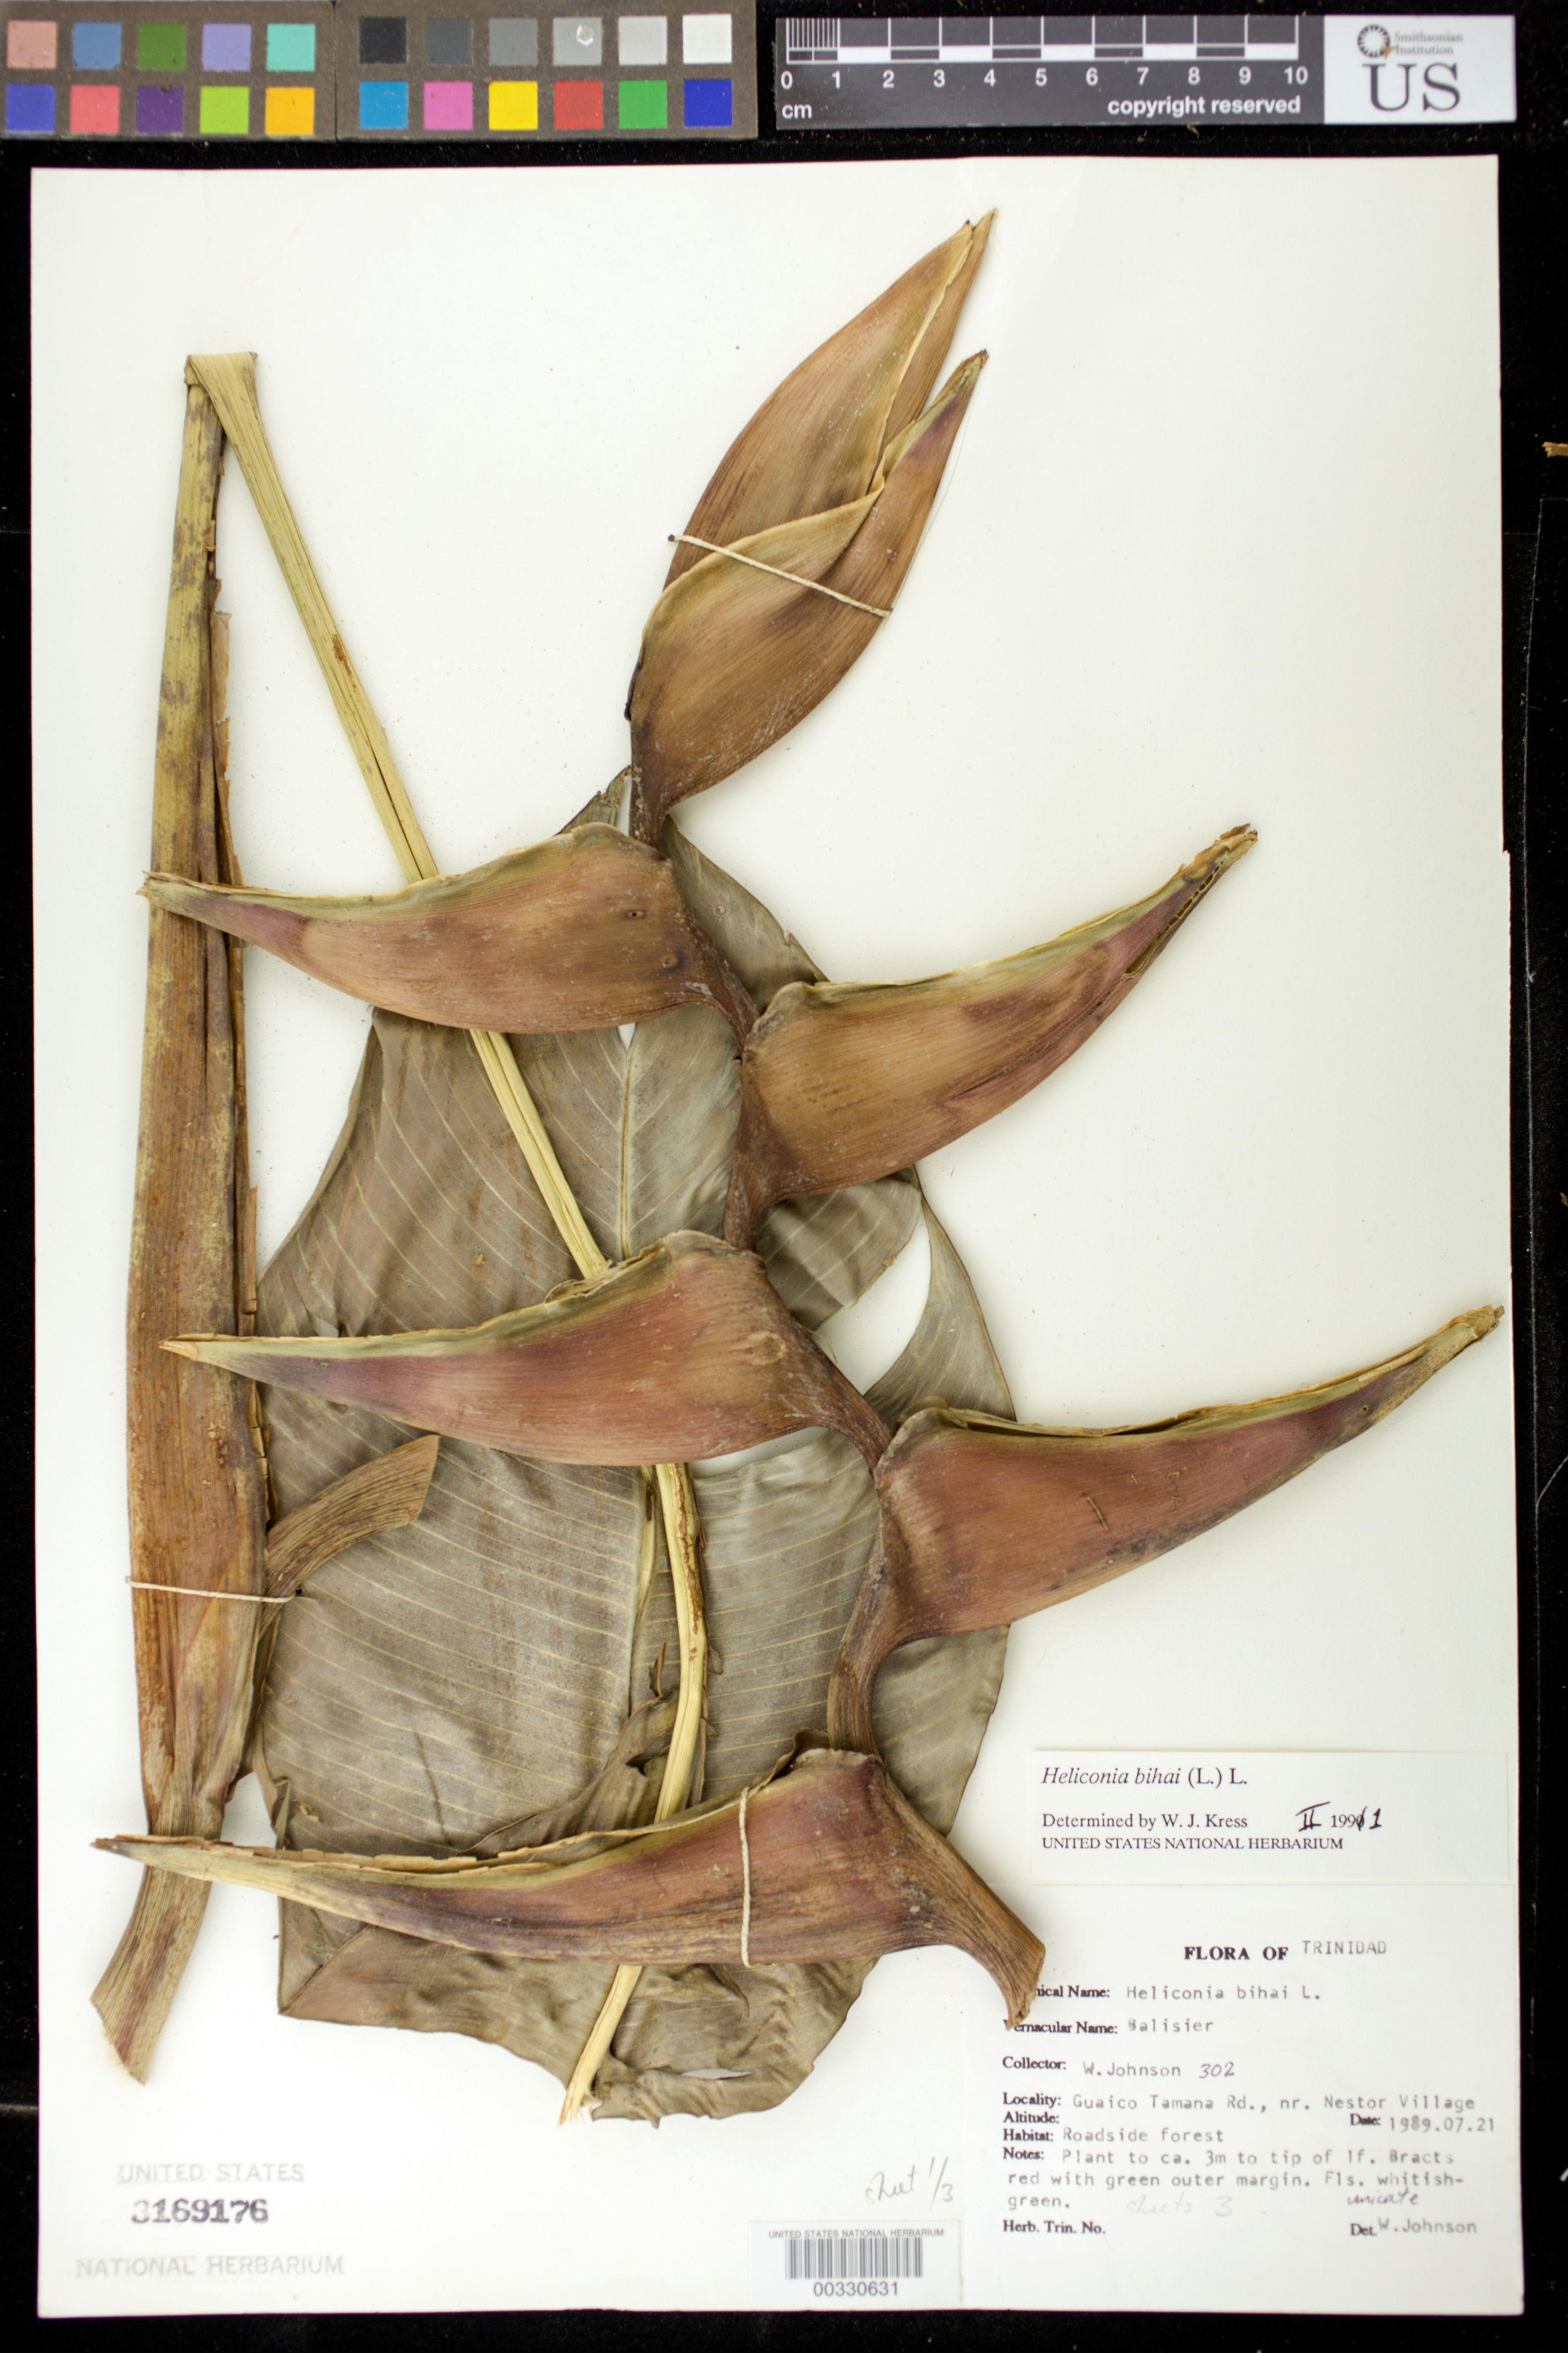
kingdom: Plantae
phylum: Tracheophyta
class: Liliopsida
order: Zingiberales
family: Heliconiaceae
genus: Heliconia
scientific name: Heliconia bihai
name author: (L.) L.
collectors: W. Johnson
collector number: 302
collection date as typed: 21 Jul 1989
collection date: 1989-07-21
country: Trinidad and Tobago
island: Trinidad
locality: Guaico tamana rd, nr. nestor village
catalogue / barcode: US 3169176